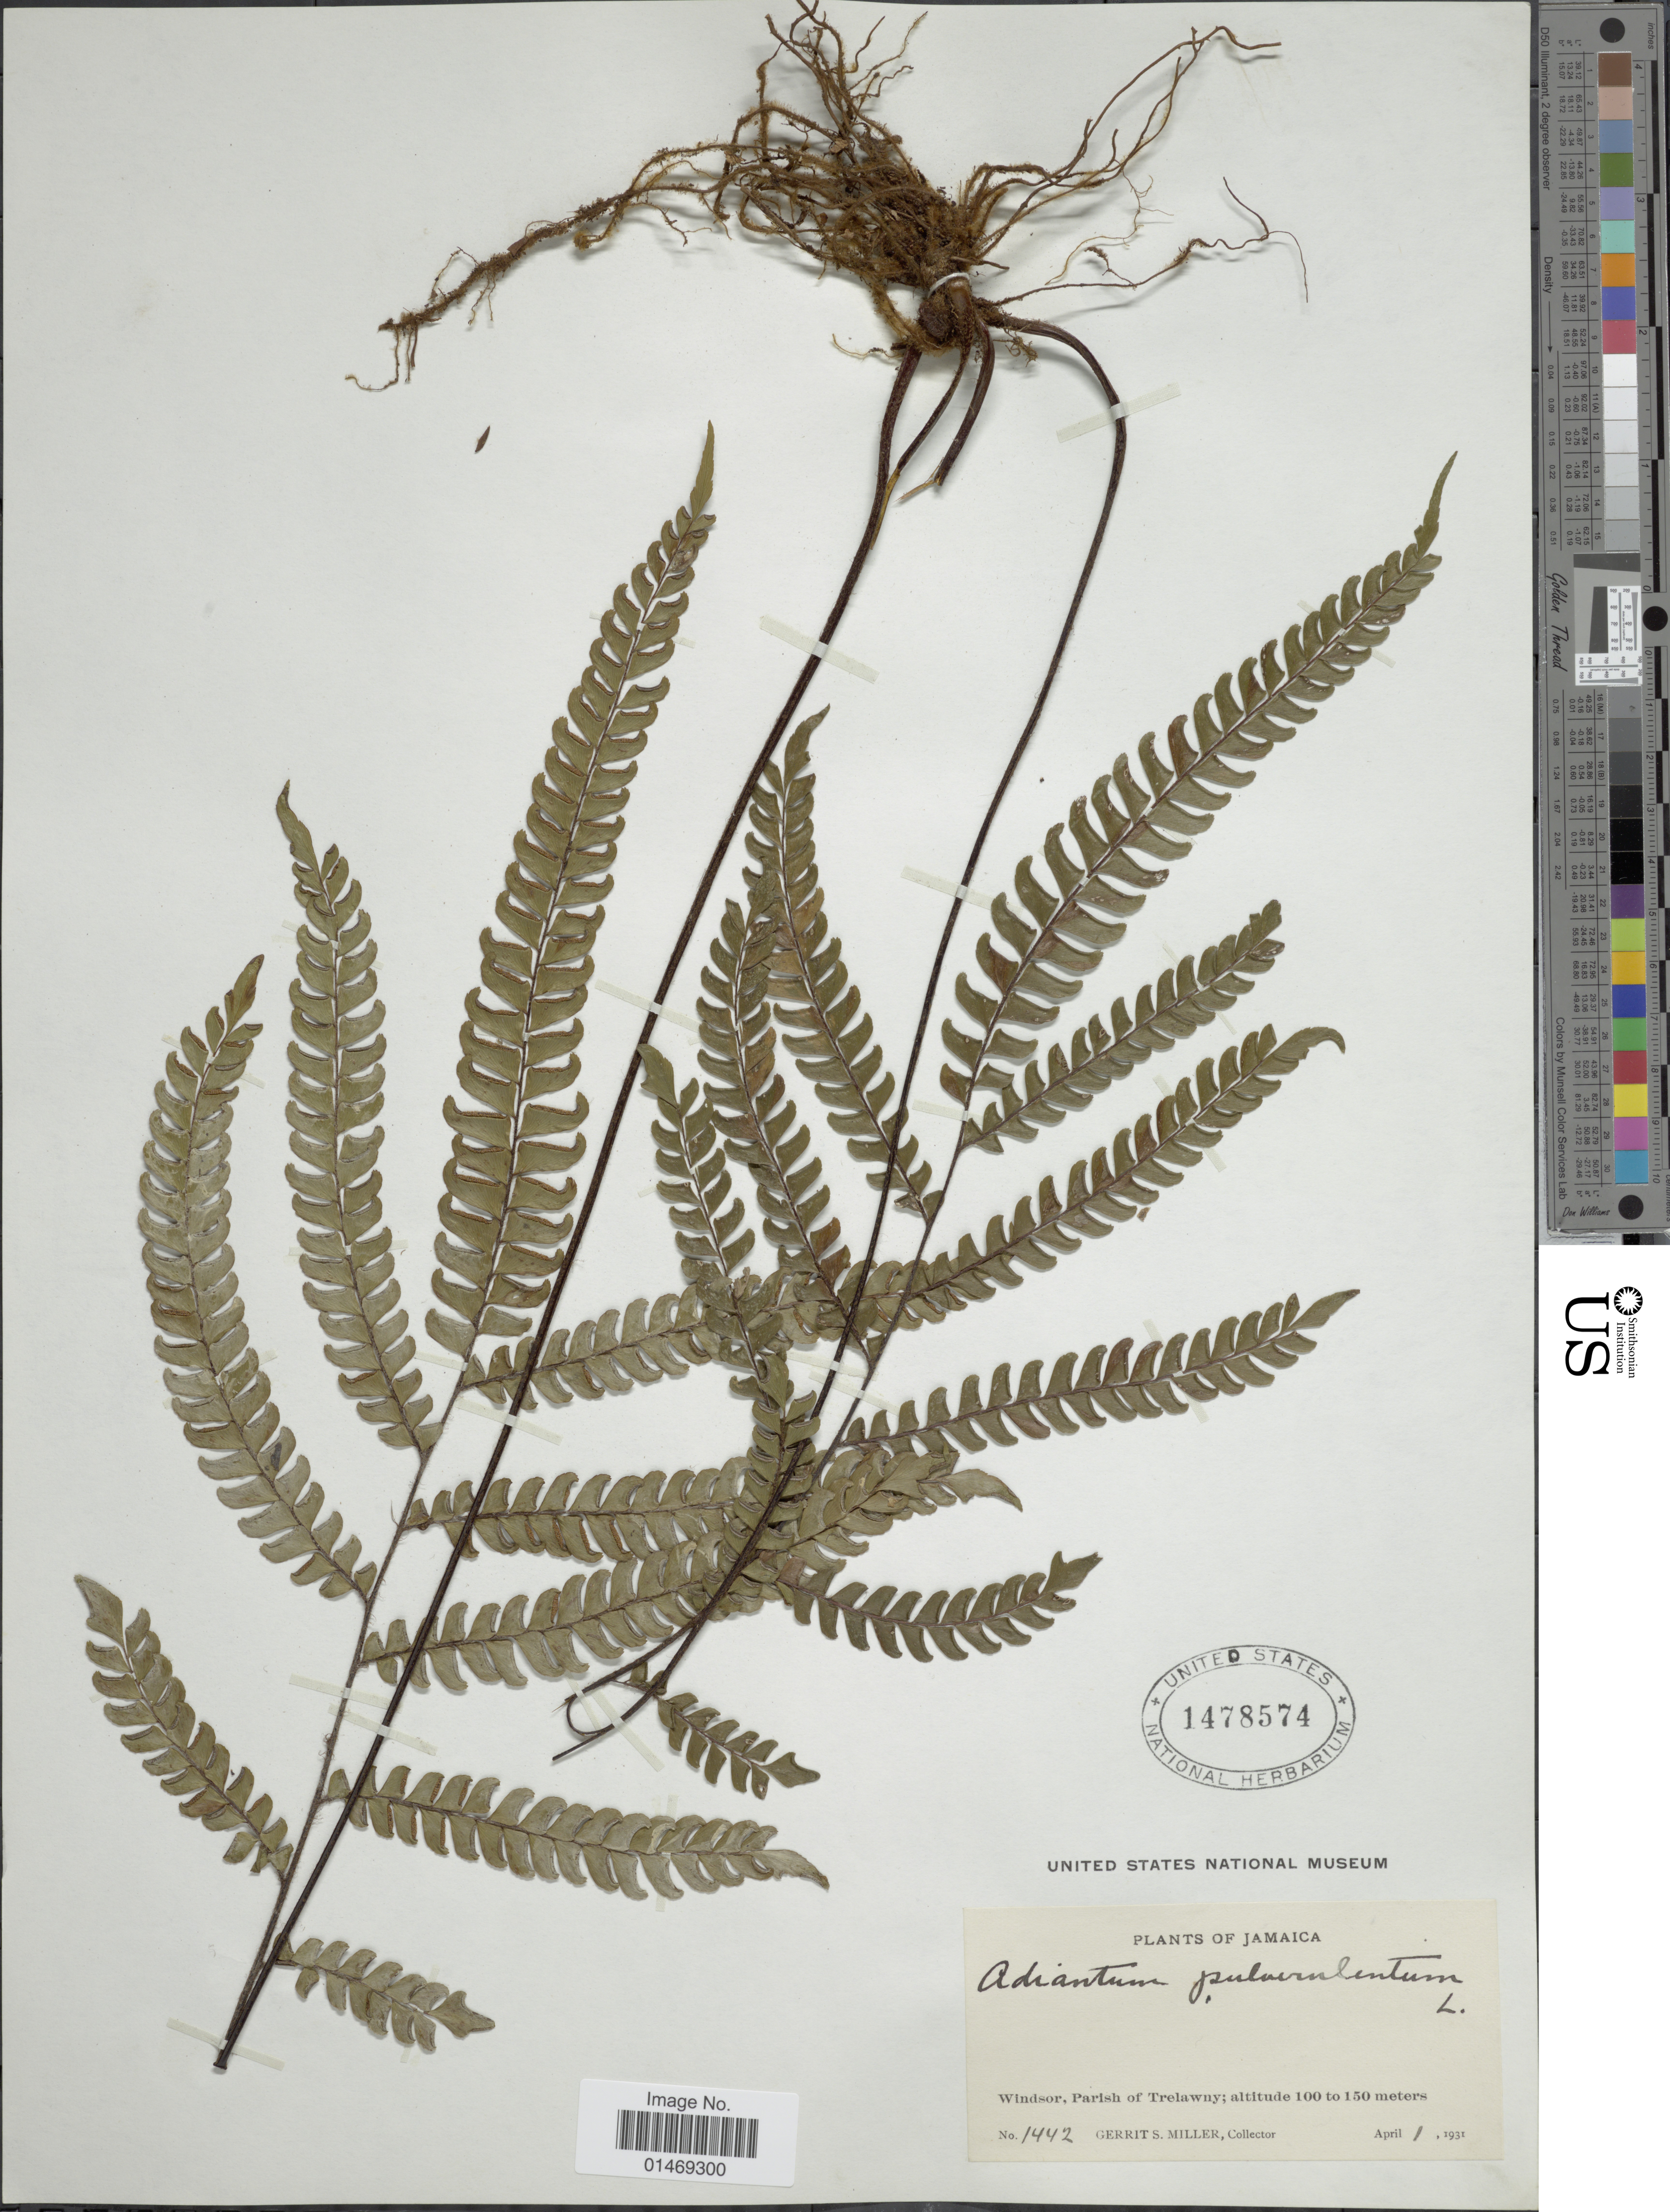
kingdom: Plantae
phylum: Tracheophyta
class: Polypodiopsida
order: Polypodiales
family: Pteridaceae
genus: Adiantum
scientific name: Adiantum pulverulentum var. caudatum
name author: Jenman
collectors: G. S. Miller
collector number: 1442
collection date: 1931-04-01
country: Jamaica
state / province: Trelawny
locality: Windsor, Parish of Trelawny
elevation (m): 100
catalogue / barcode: US 1478574